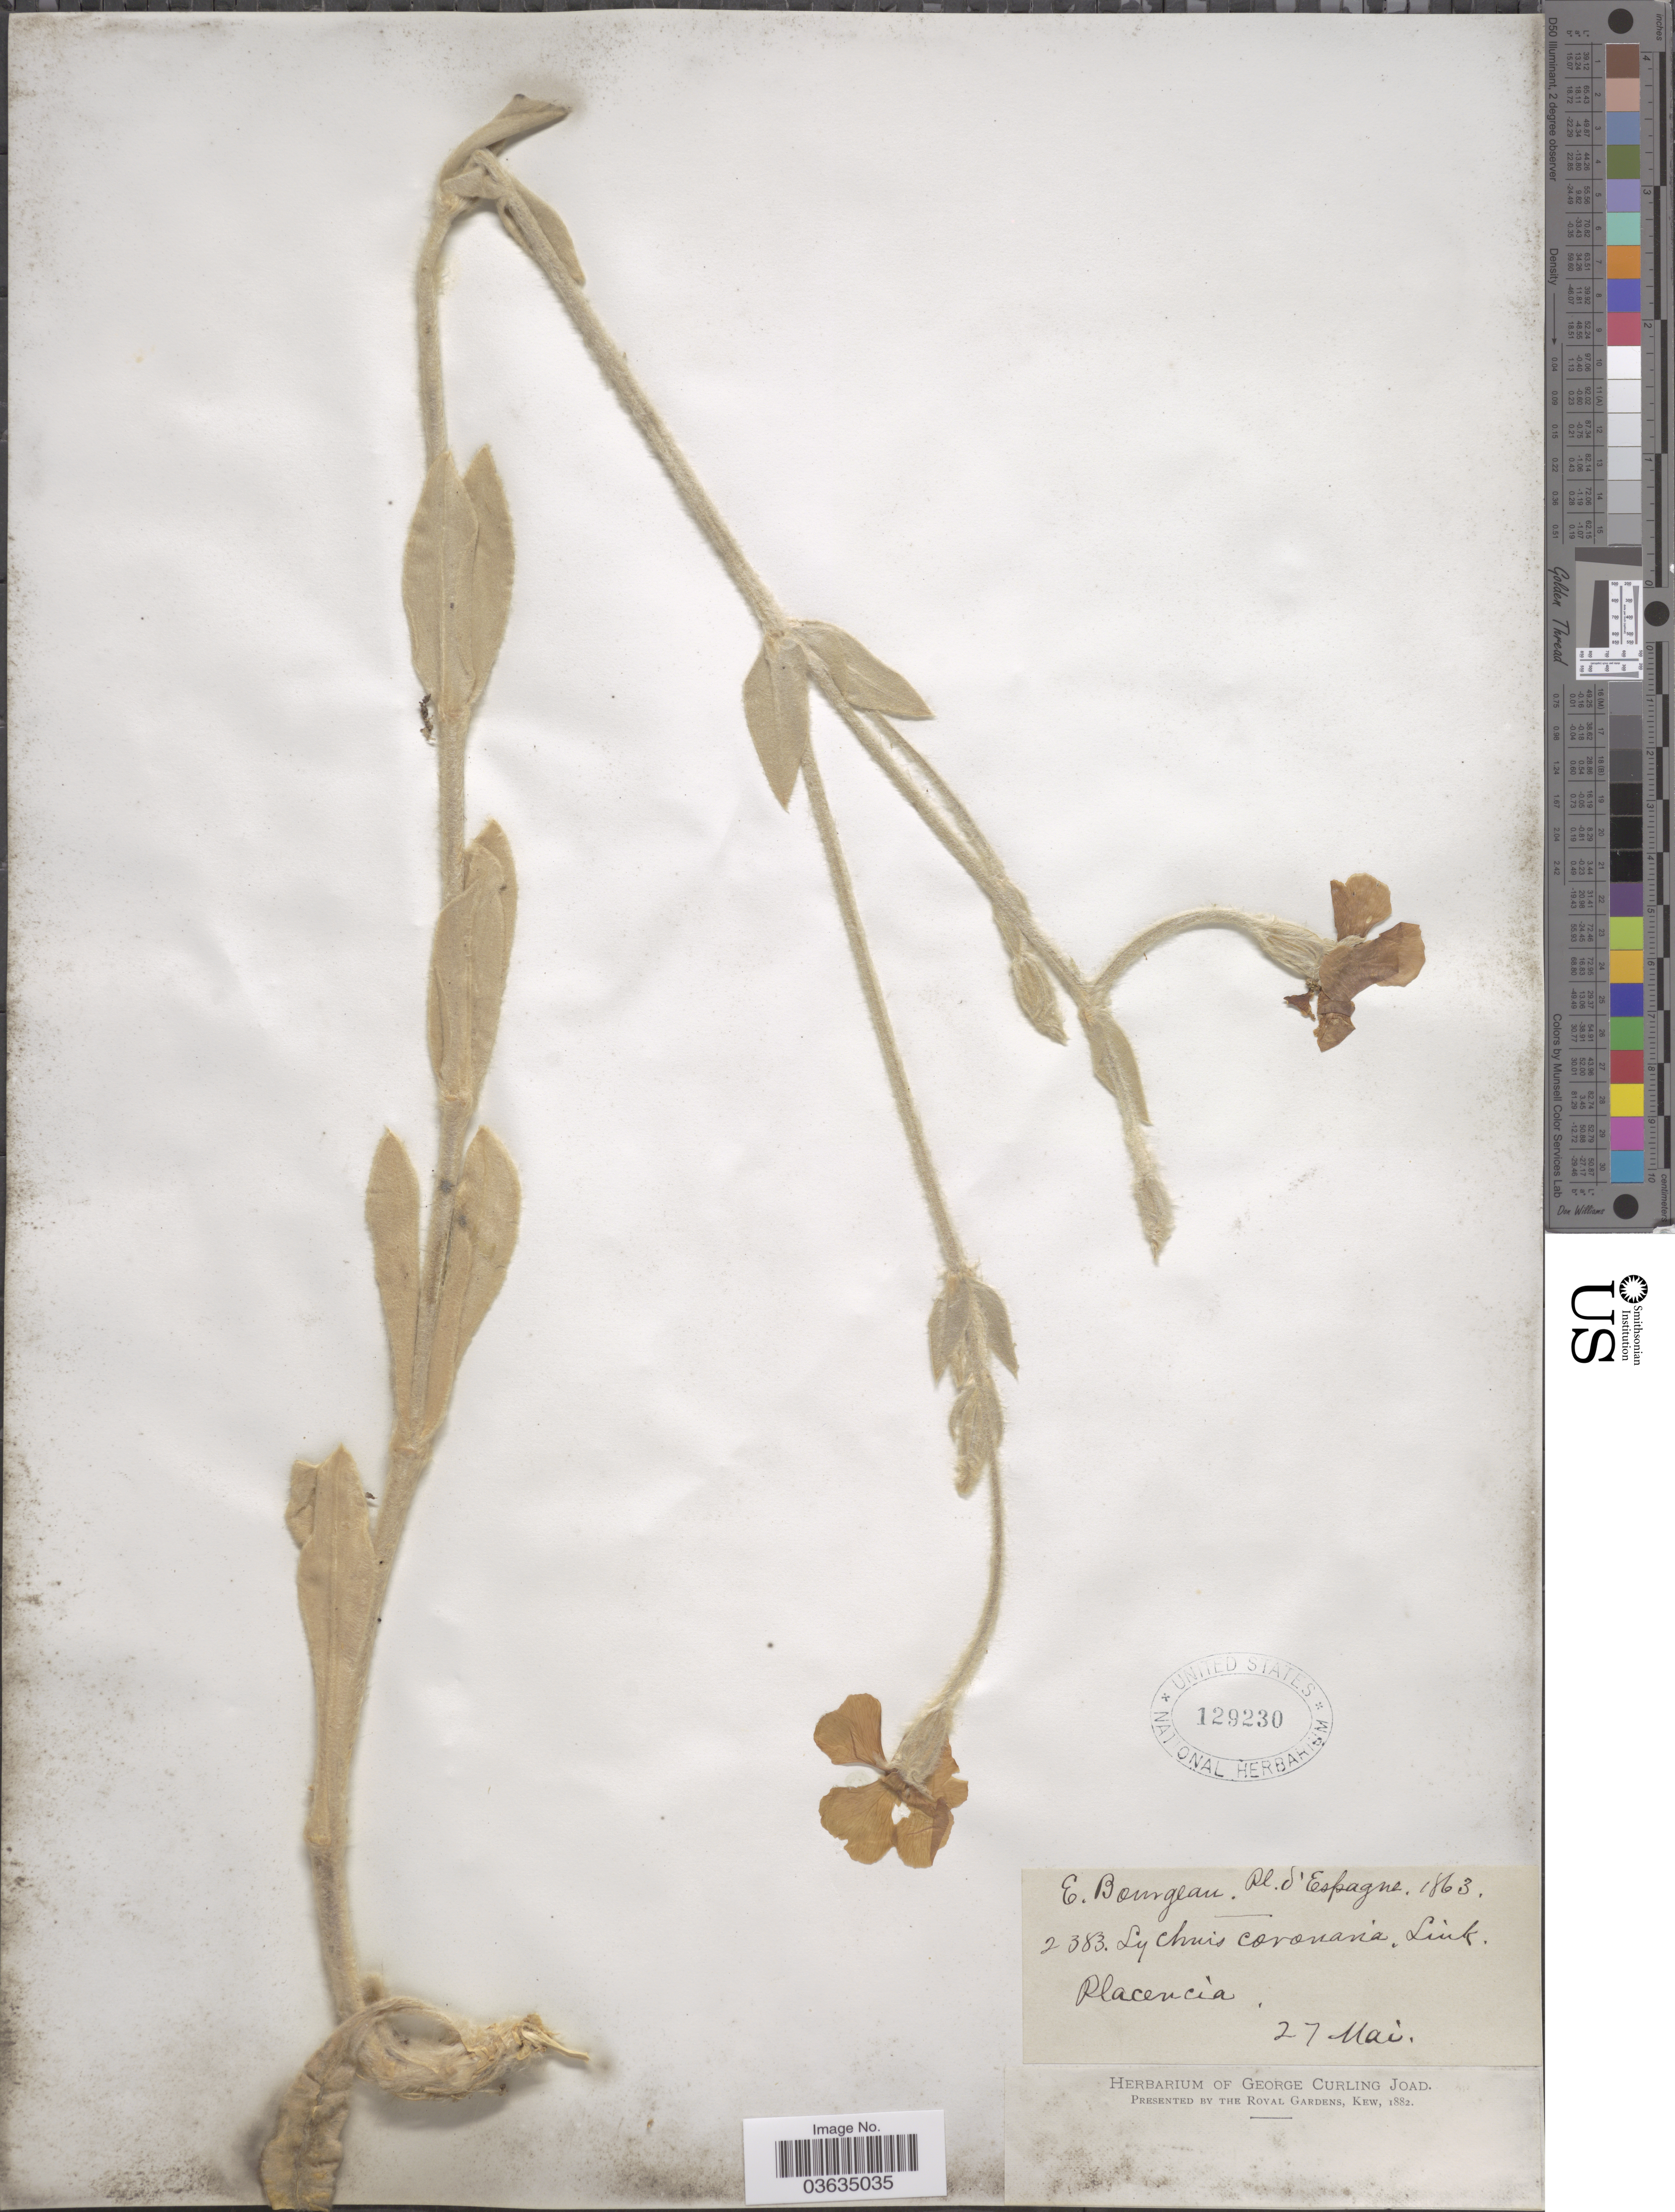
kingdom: Plantae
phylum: Tracheophyta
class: Magnoliopsida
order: Caryophyllales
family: Caryophyllaceae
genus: Silene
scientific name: Silene coronaria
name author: (L.) Clairv.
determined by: Strong, Mark T., (BOT), Smithsonian Institution - National Museum of Natural History (UNITED STATES)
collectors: E. Bourgeau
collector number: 2383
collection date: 1863-05-27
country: Spain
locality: D'Espagne. Placencia.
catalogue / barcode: US 129230